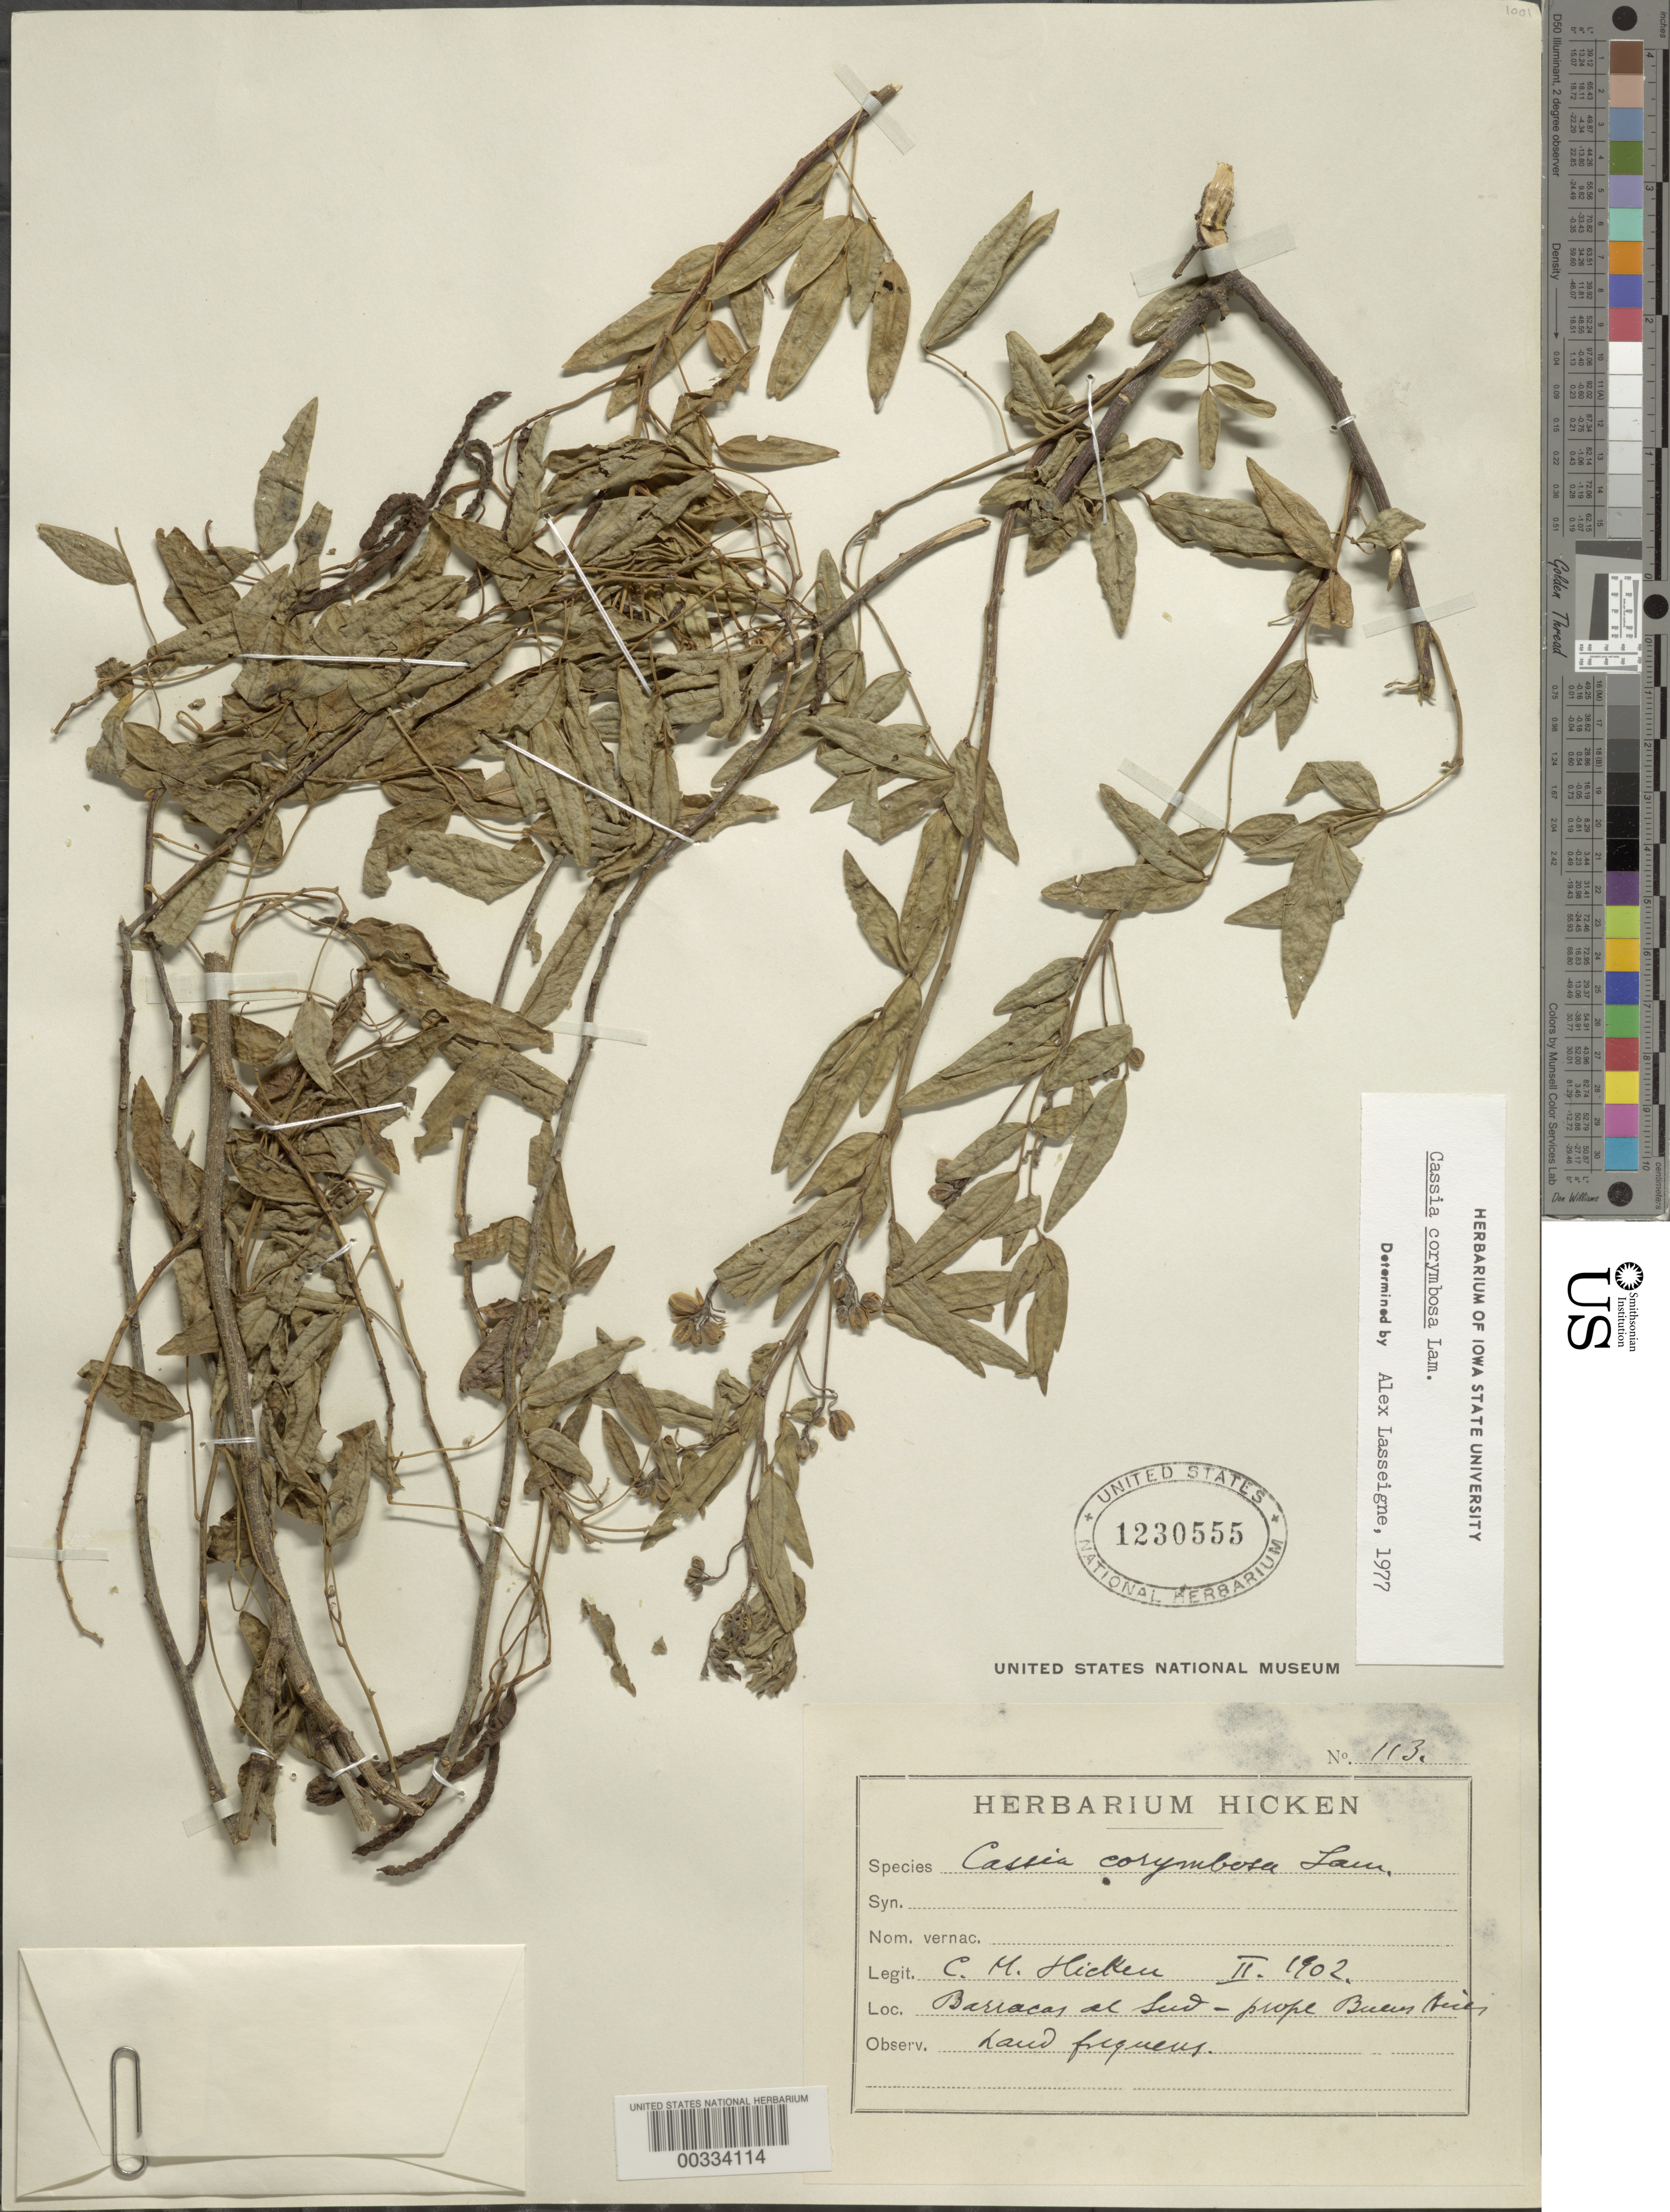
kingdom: Plantae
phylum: Tracheophyta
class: Magnoliopsida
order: Fabales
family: Fabaceae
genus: Senna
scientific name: Senna corymbosa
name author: (Lam.) H.S. Irwin & Barneby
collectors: C. M. Hicken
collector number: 113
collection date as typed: Feb 1902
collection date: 1902-02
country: Argentina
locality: Barracas al sud, near Buenos Aires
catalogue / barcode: US 1230555